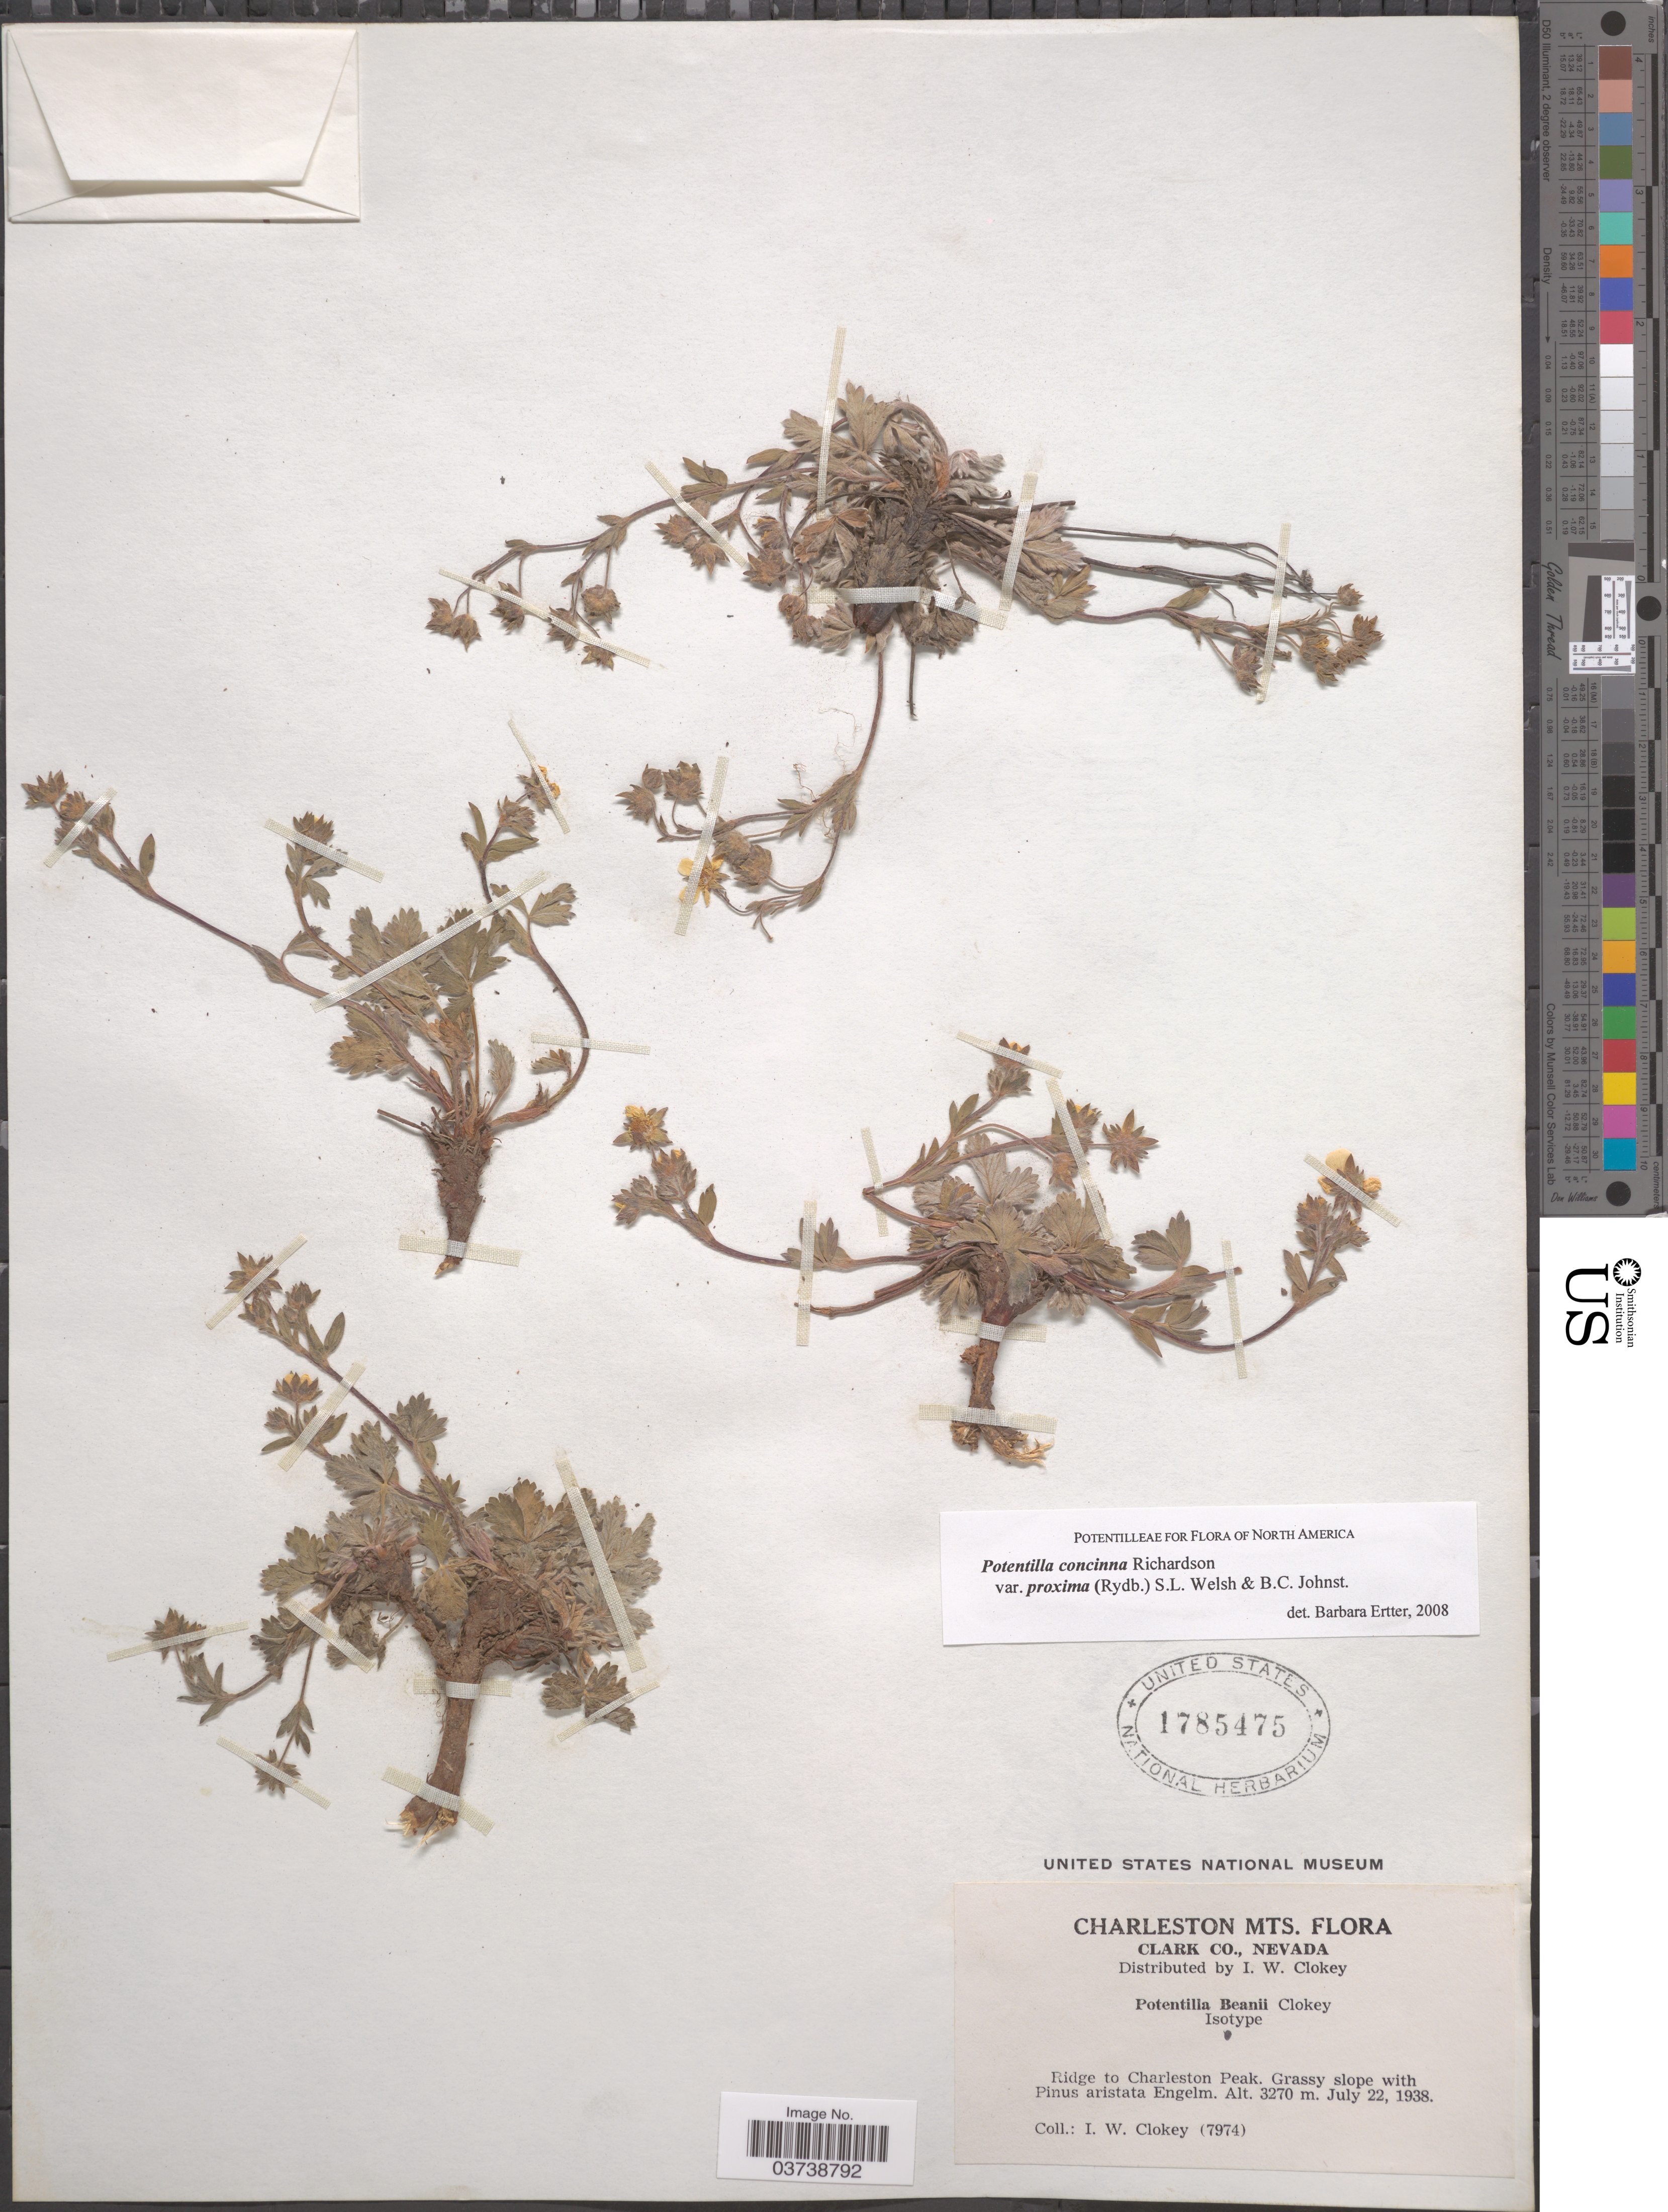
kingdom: Plantae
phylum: Tracheophyta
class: Magnoliopsida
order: Rosales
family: Rosaceae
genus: Potentilla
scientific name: Potentilla concinna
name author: Richardson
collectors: I. W. Clokey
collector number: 7974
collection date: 1938-07-22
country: United States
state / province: Nevada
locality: Charleston Mts. Clark Co. Ridge to Charleston Peak.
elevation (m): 3270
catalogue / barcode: US 1785475